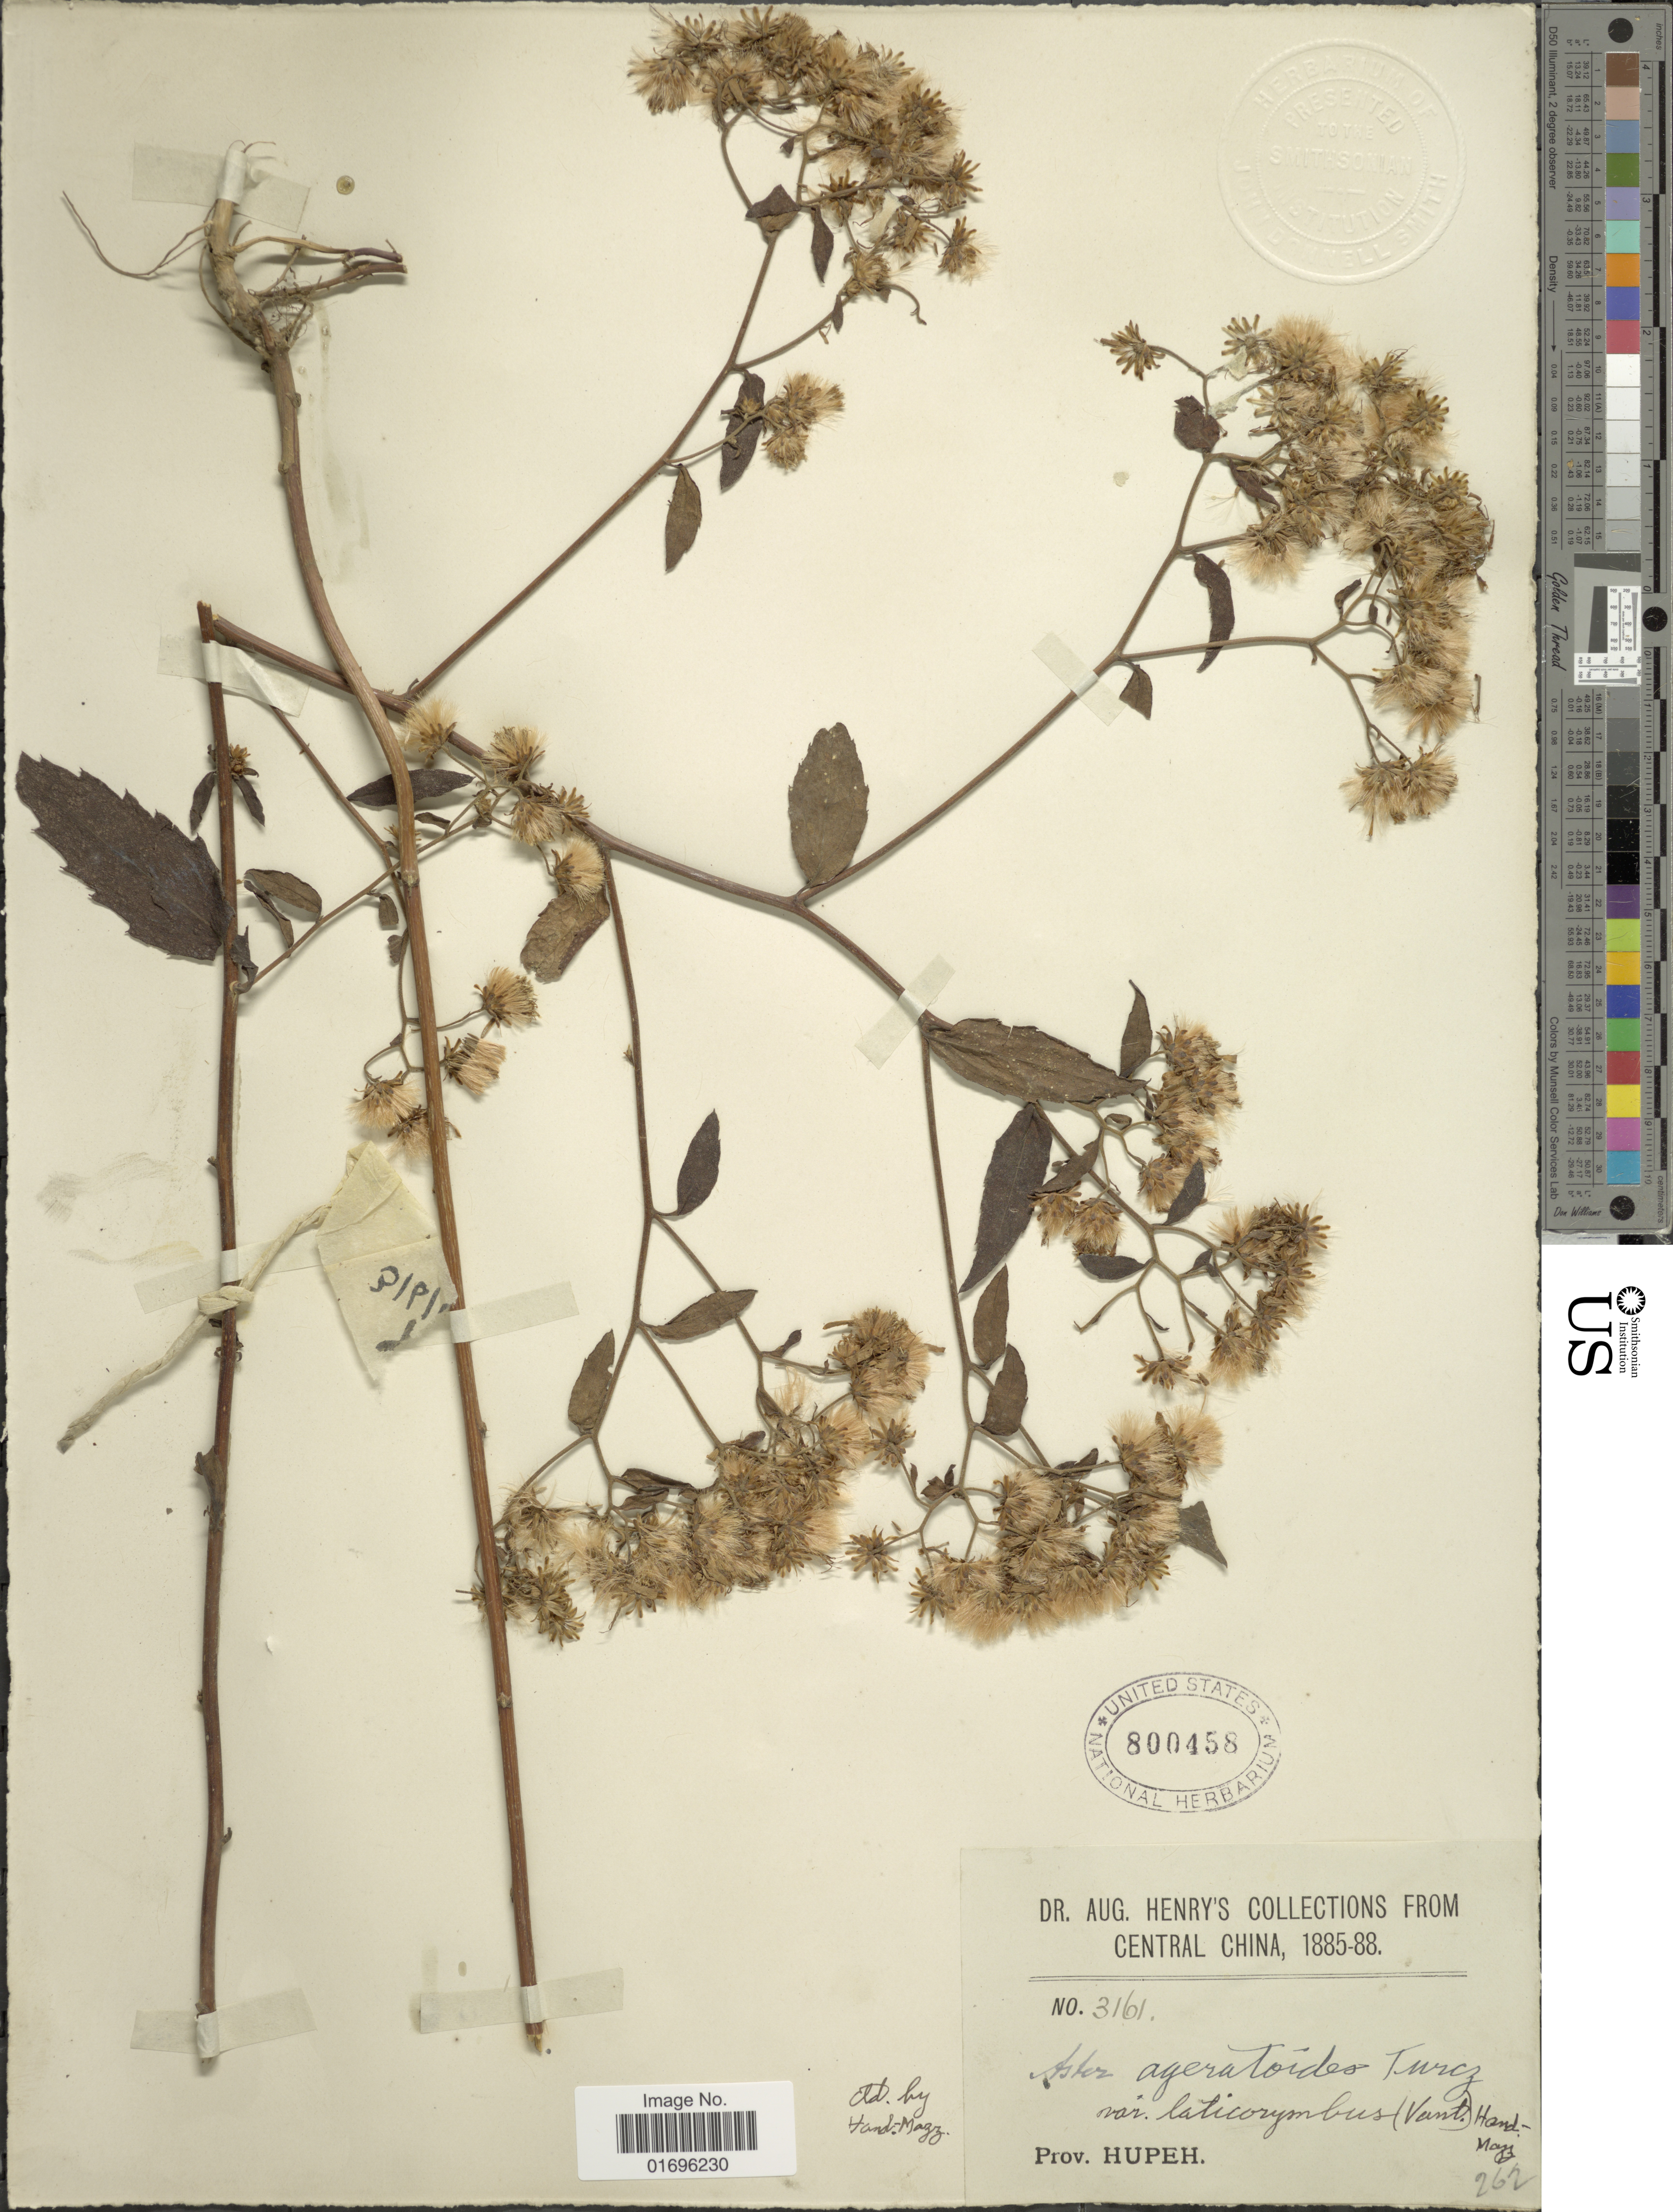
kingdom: Plantae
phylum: Tracheophyta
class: Magnoliopsida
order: Asterales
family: Asteraceae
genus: Aster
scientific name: Aster ageratoides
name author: Turcz.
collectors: A. Henry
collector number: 3161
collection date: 1885/1888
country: China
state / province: Hubei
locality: Central China. Prov. Hupeh.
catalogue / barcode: US 800458